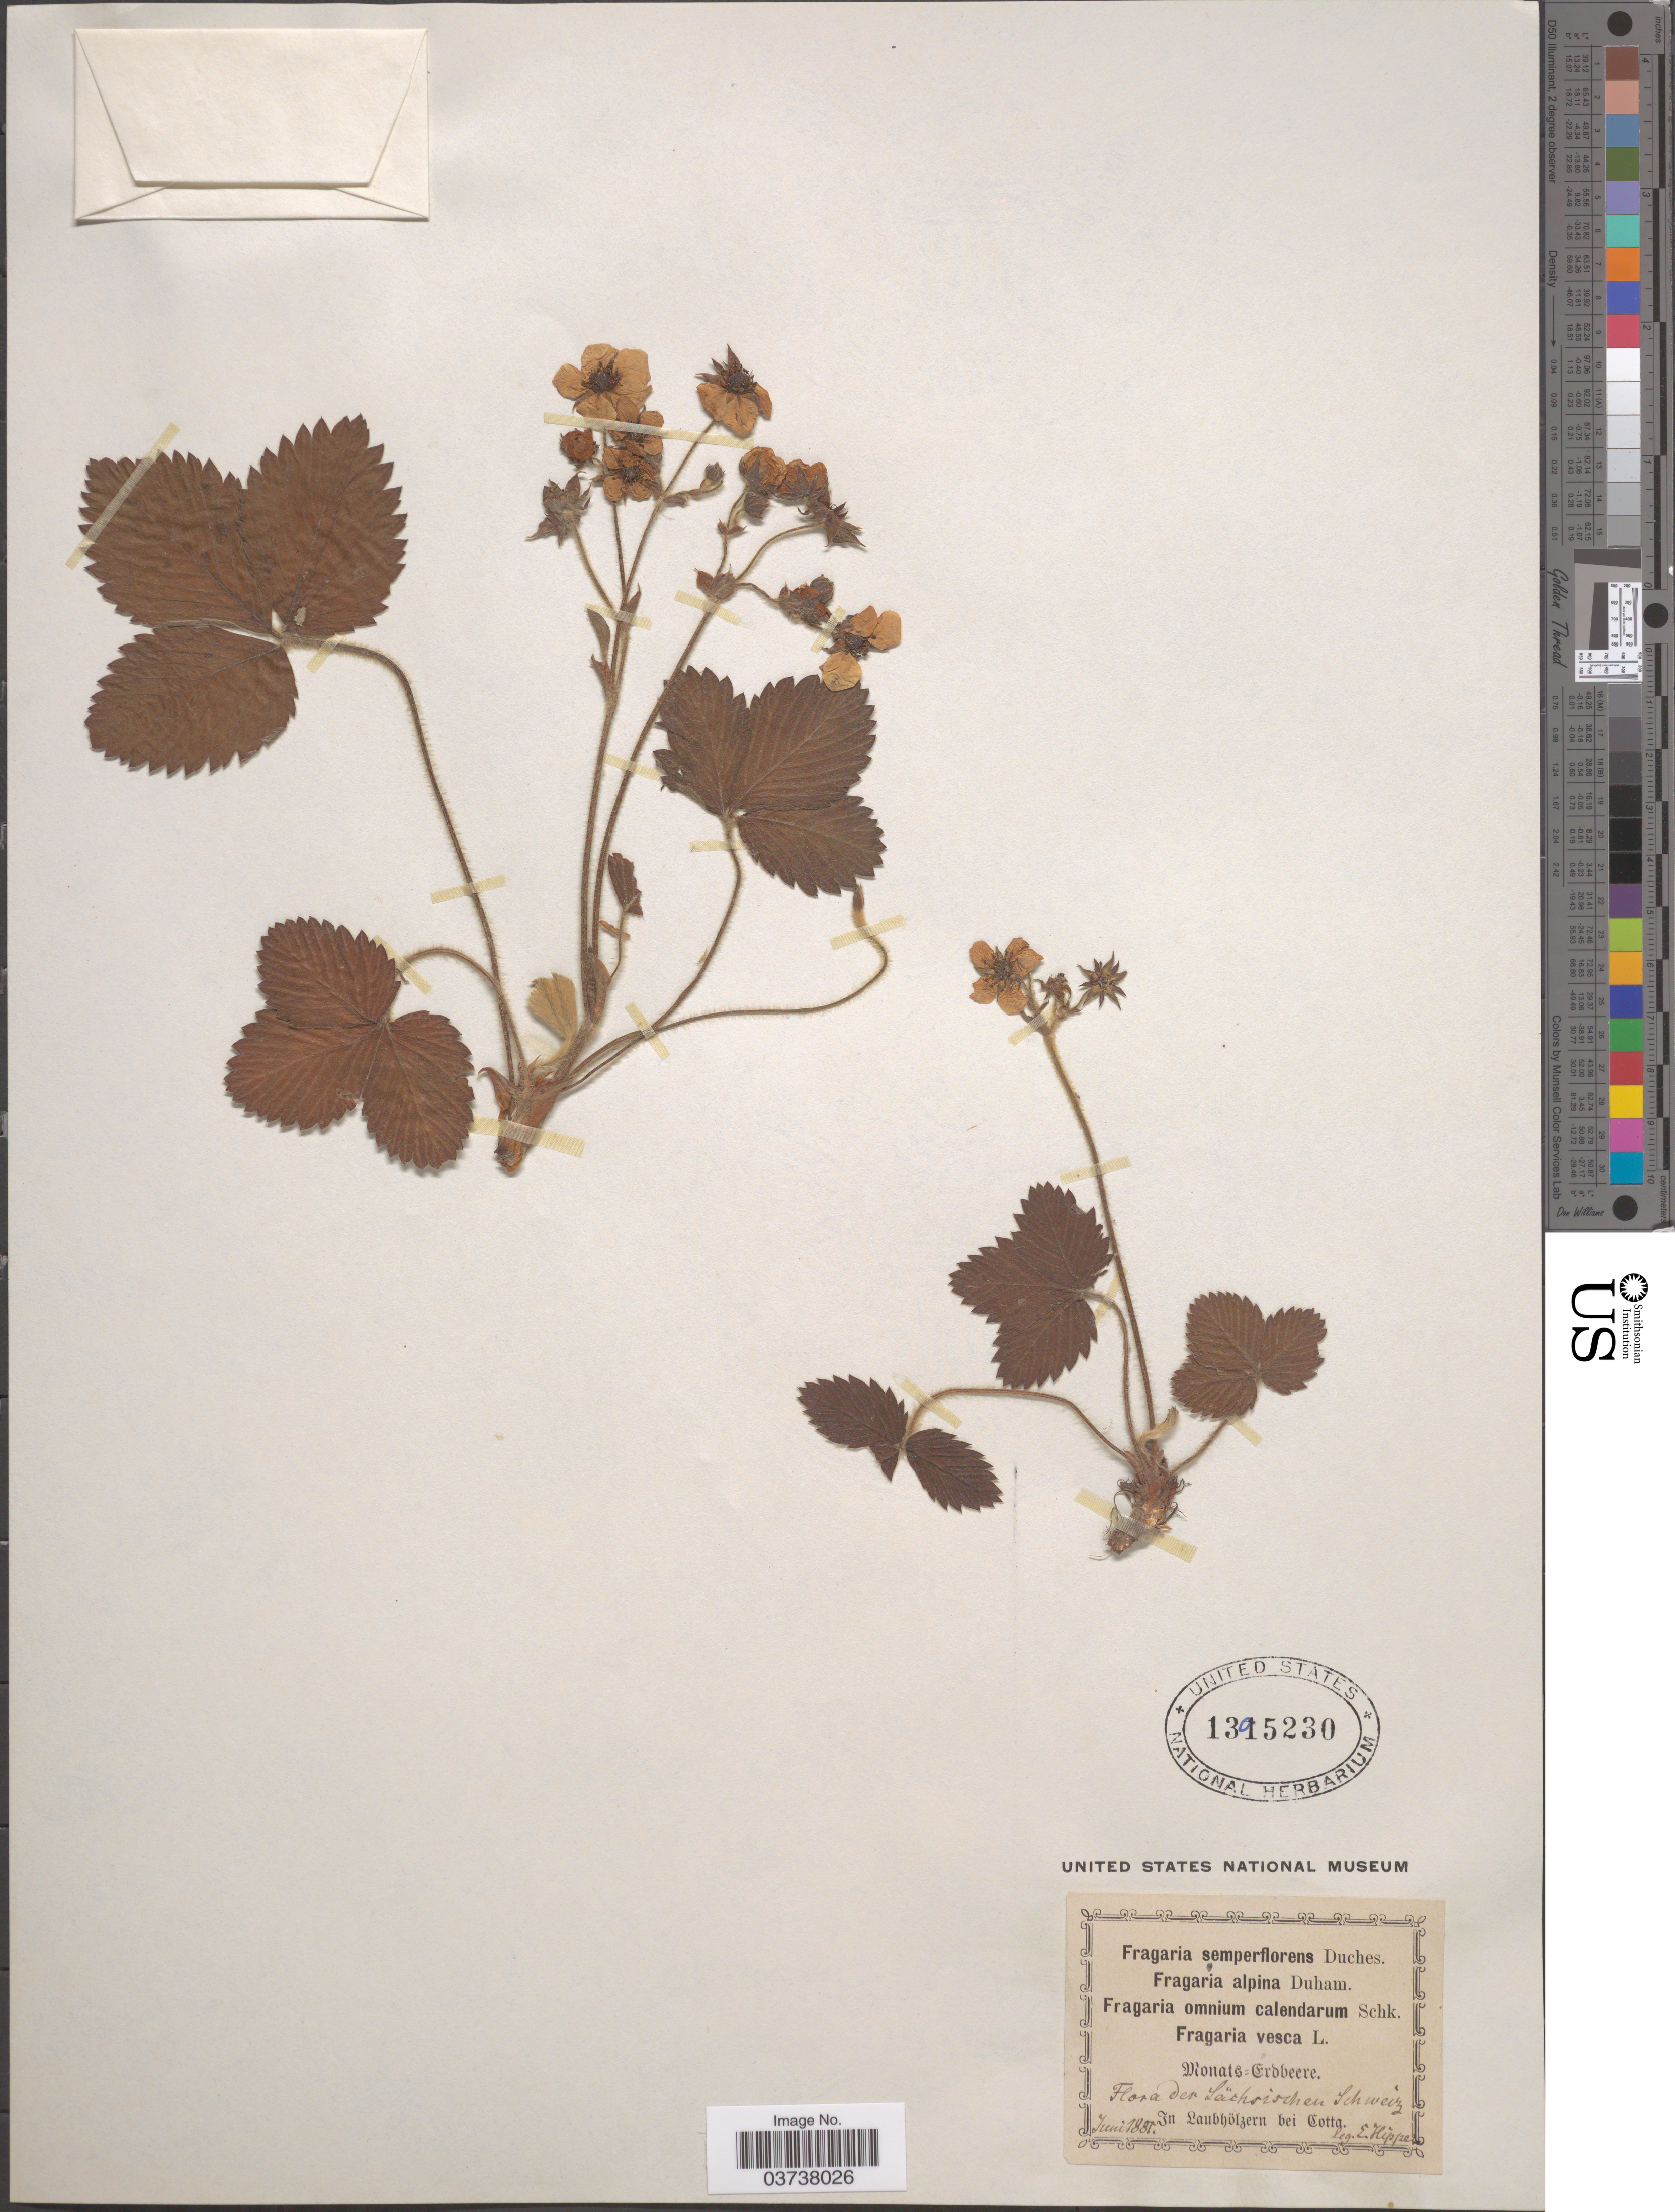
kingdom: Plantae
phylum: Tracheophyta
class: Magnoliopsida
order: Rosales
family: Rosaceae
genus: Fragaria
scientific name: Fragaria semperflorens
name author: Duchesne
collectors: E. Hippe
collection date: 1881-06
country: Switzerland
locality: Sächsischen Schweiz. In Laubhölzern bei Cotta.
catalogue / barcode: US 1395230